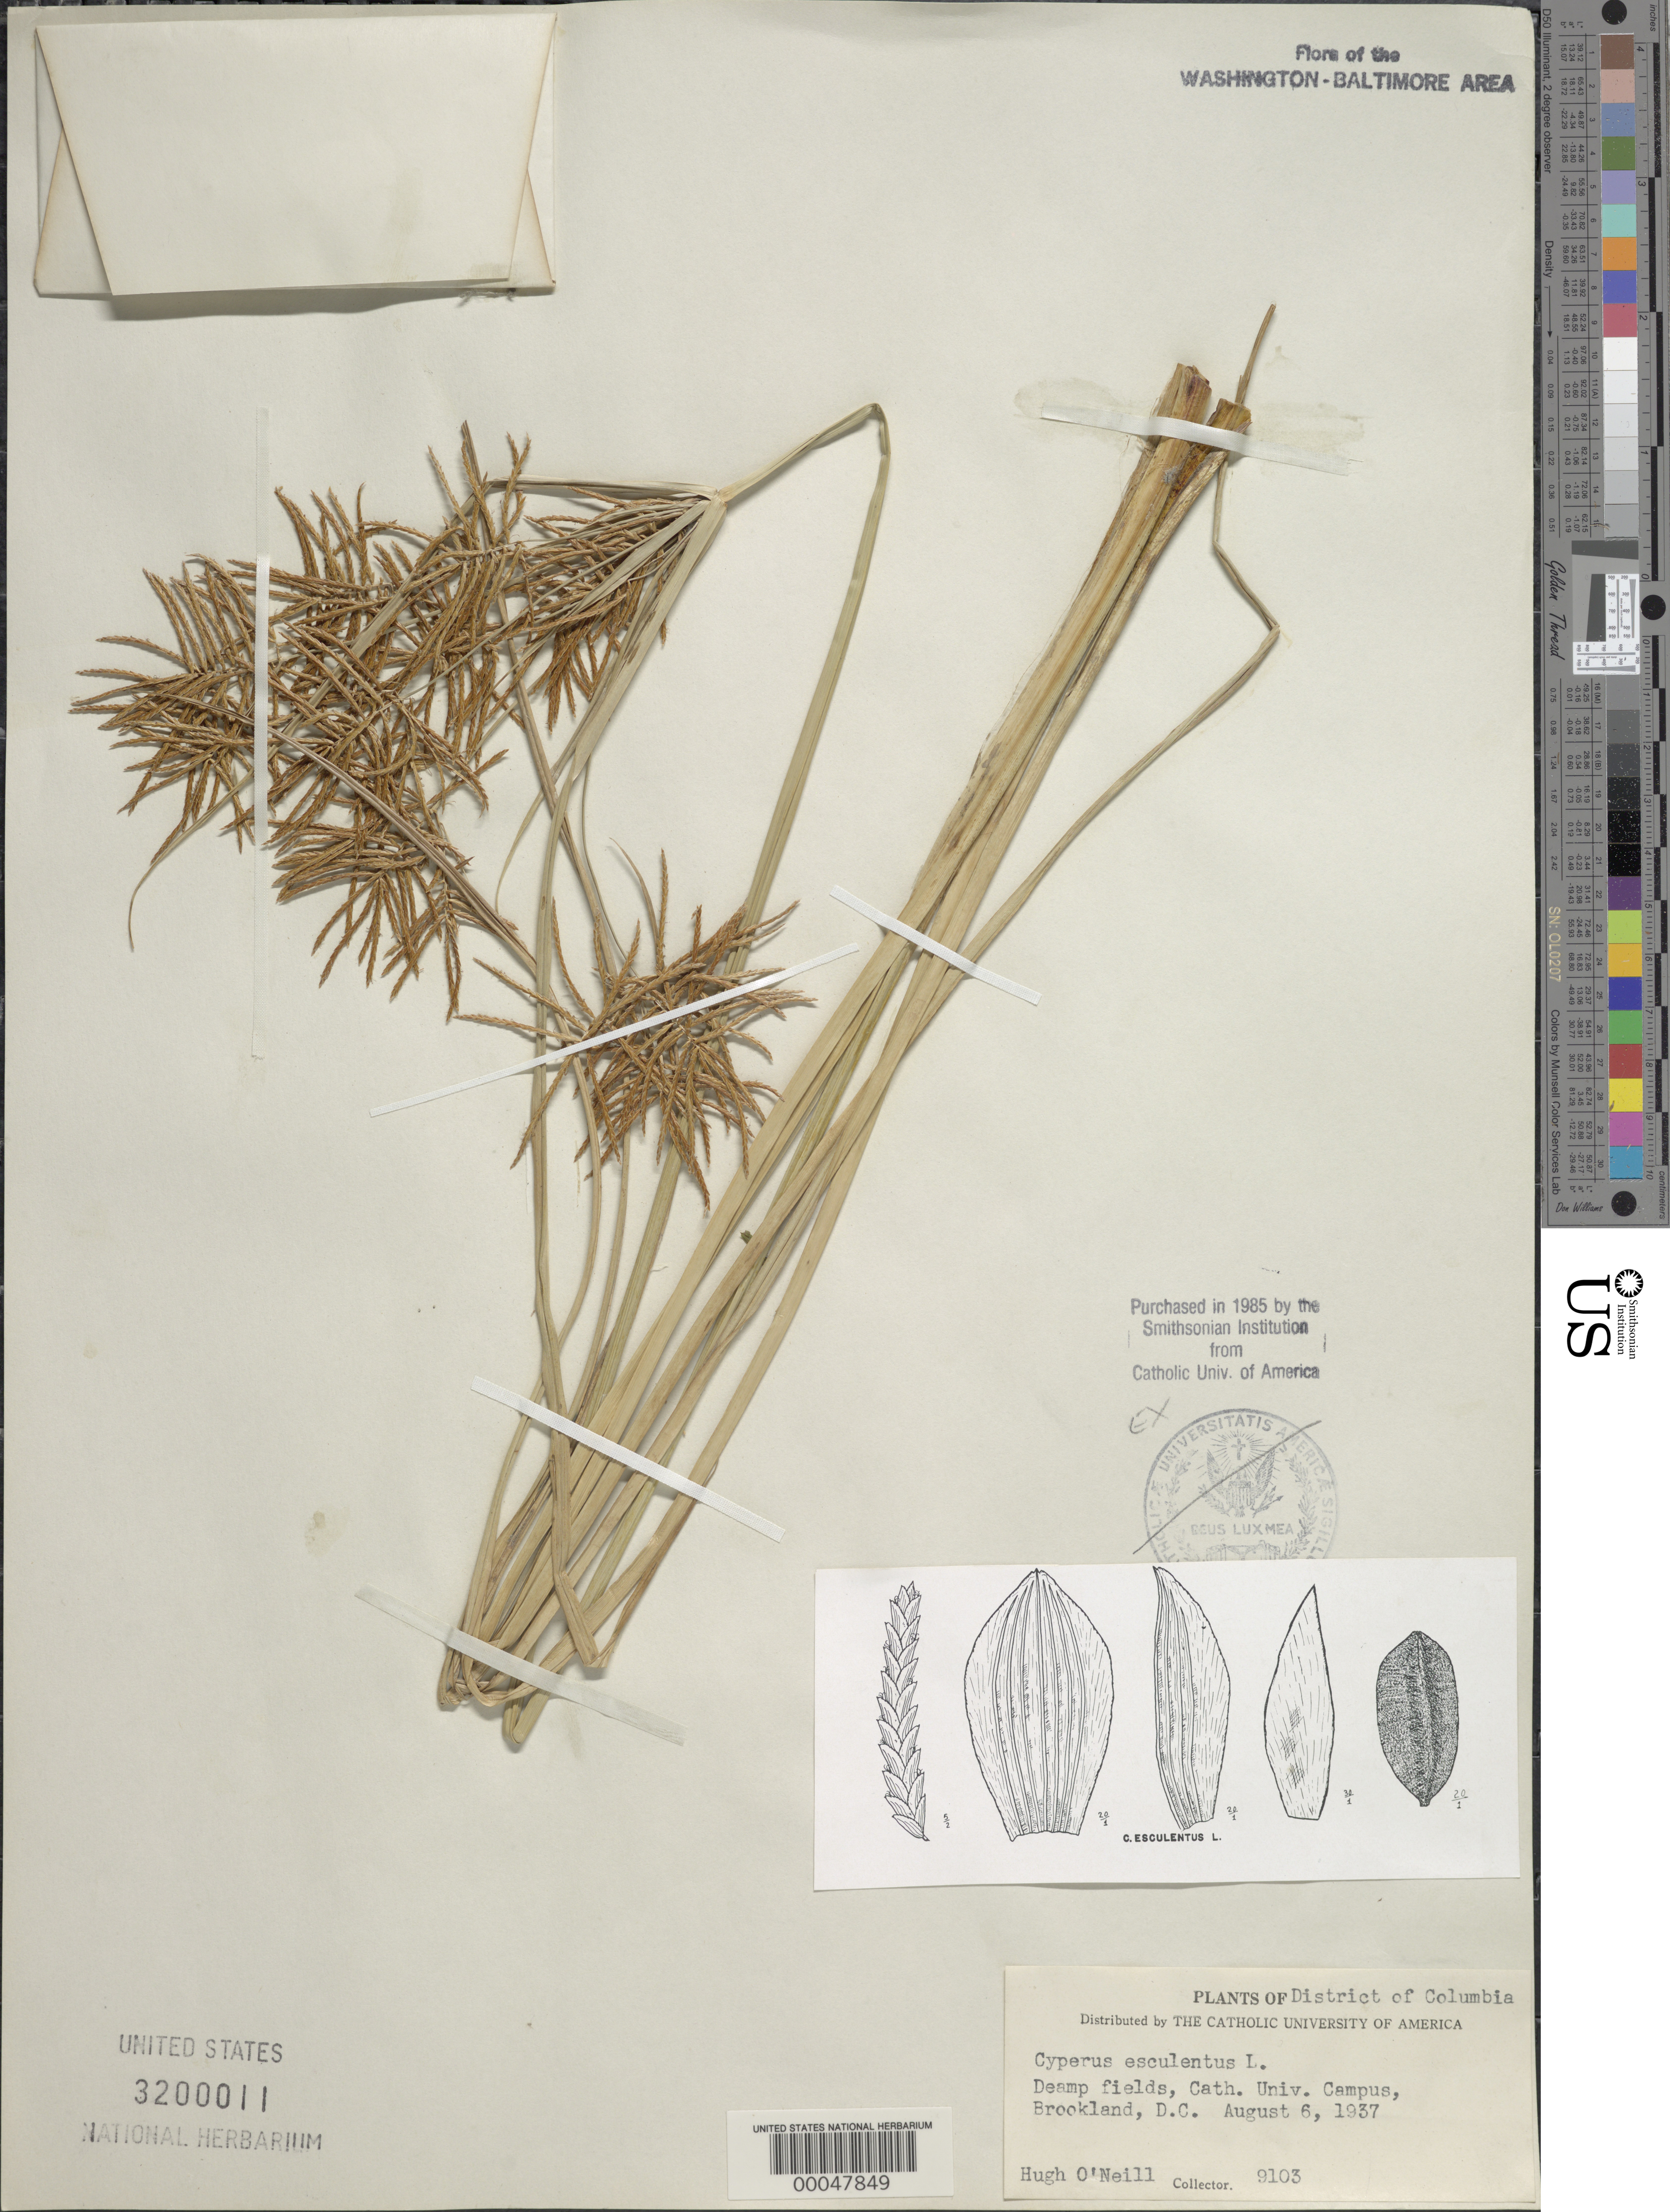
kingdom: Plantae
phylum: Tracheophyta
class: Liliopsida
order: Poales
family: Cyperaceae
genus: Cyperus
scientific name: Cyperus esculentus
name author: L.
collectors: H. O'Neill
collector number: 9103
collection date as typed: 06 Aug 1937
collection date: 1937-08-06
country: United States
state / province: District of Columbia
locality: Brookland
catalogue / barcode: US 3200011